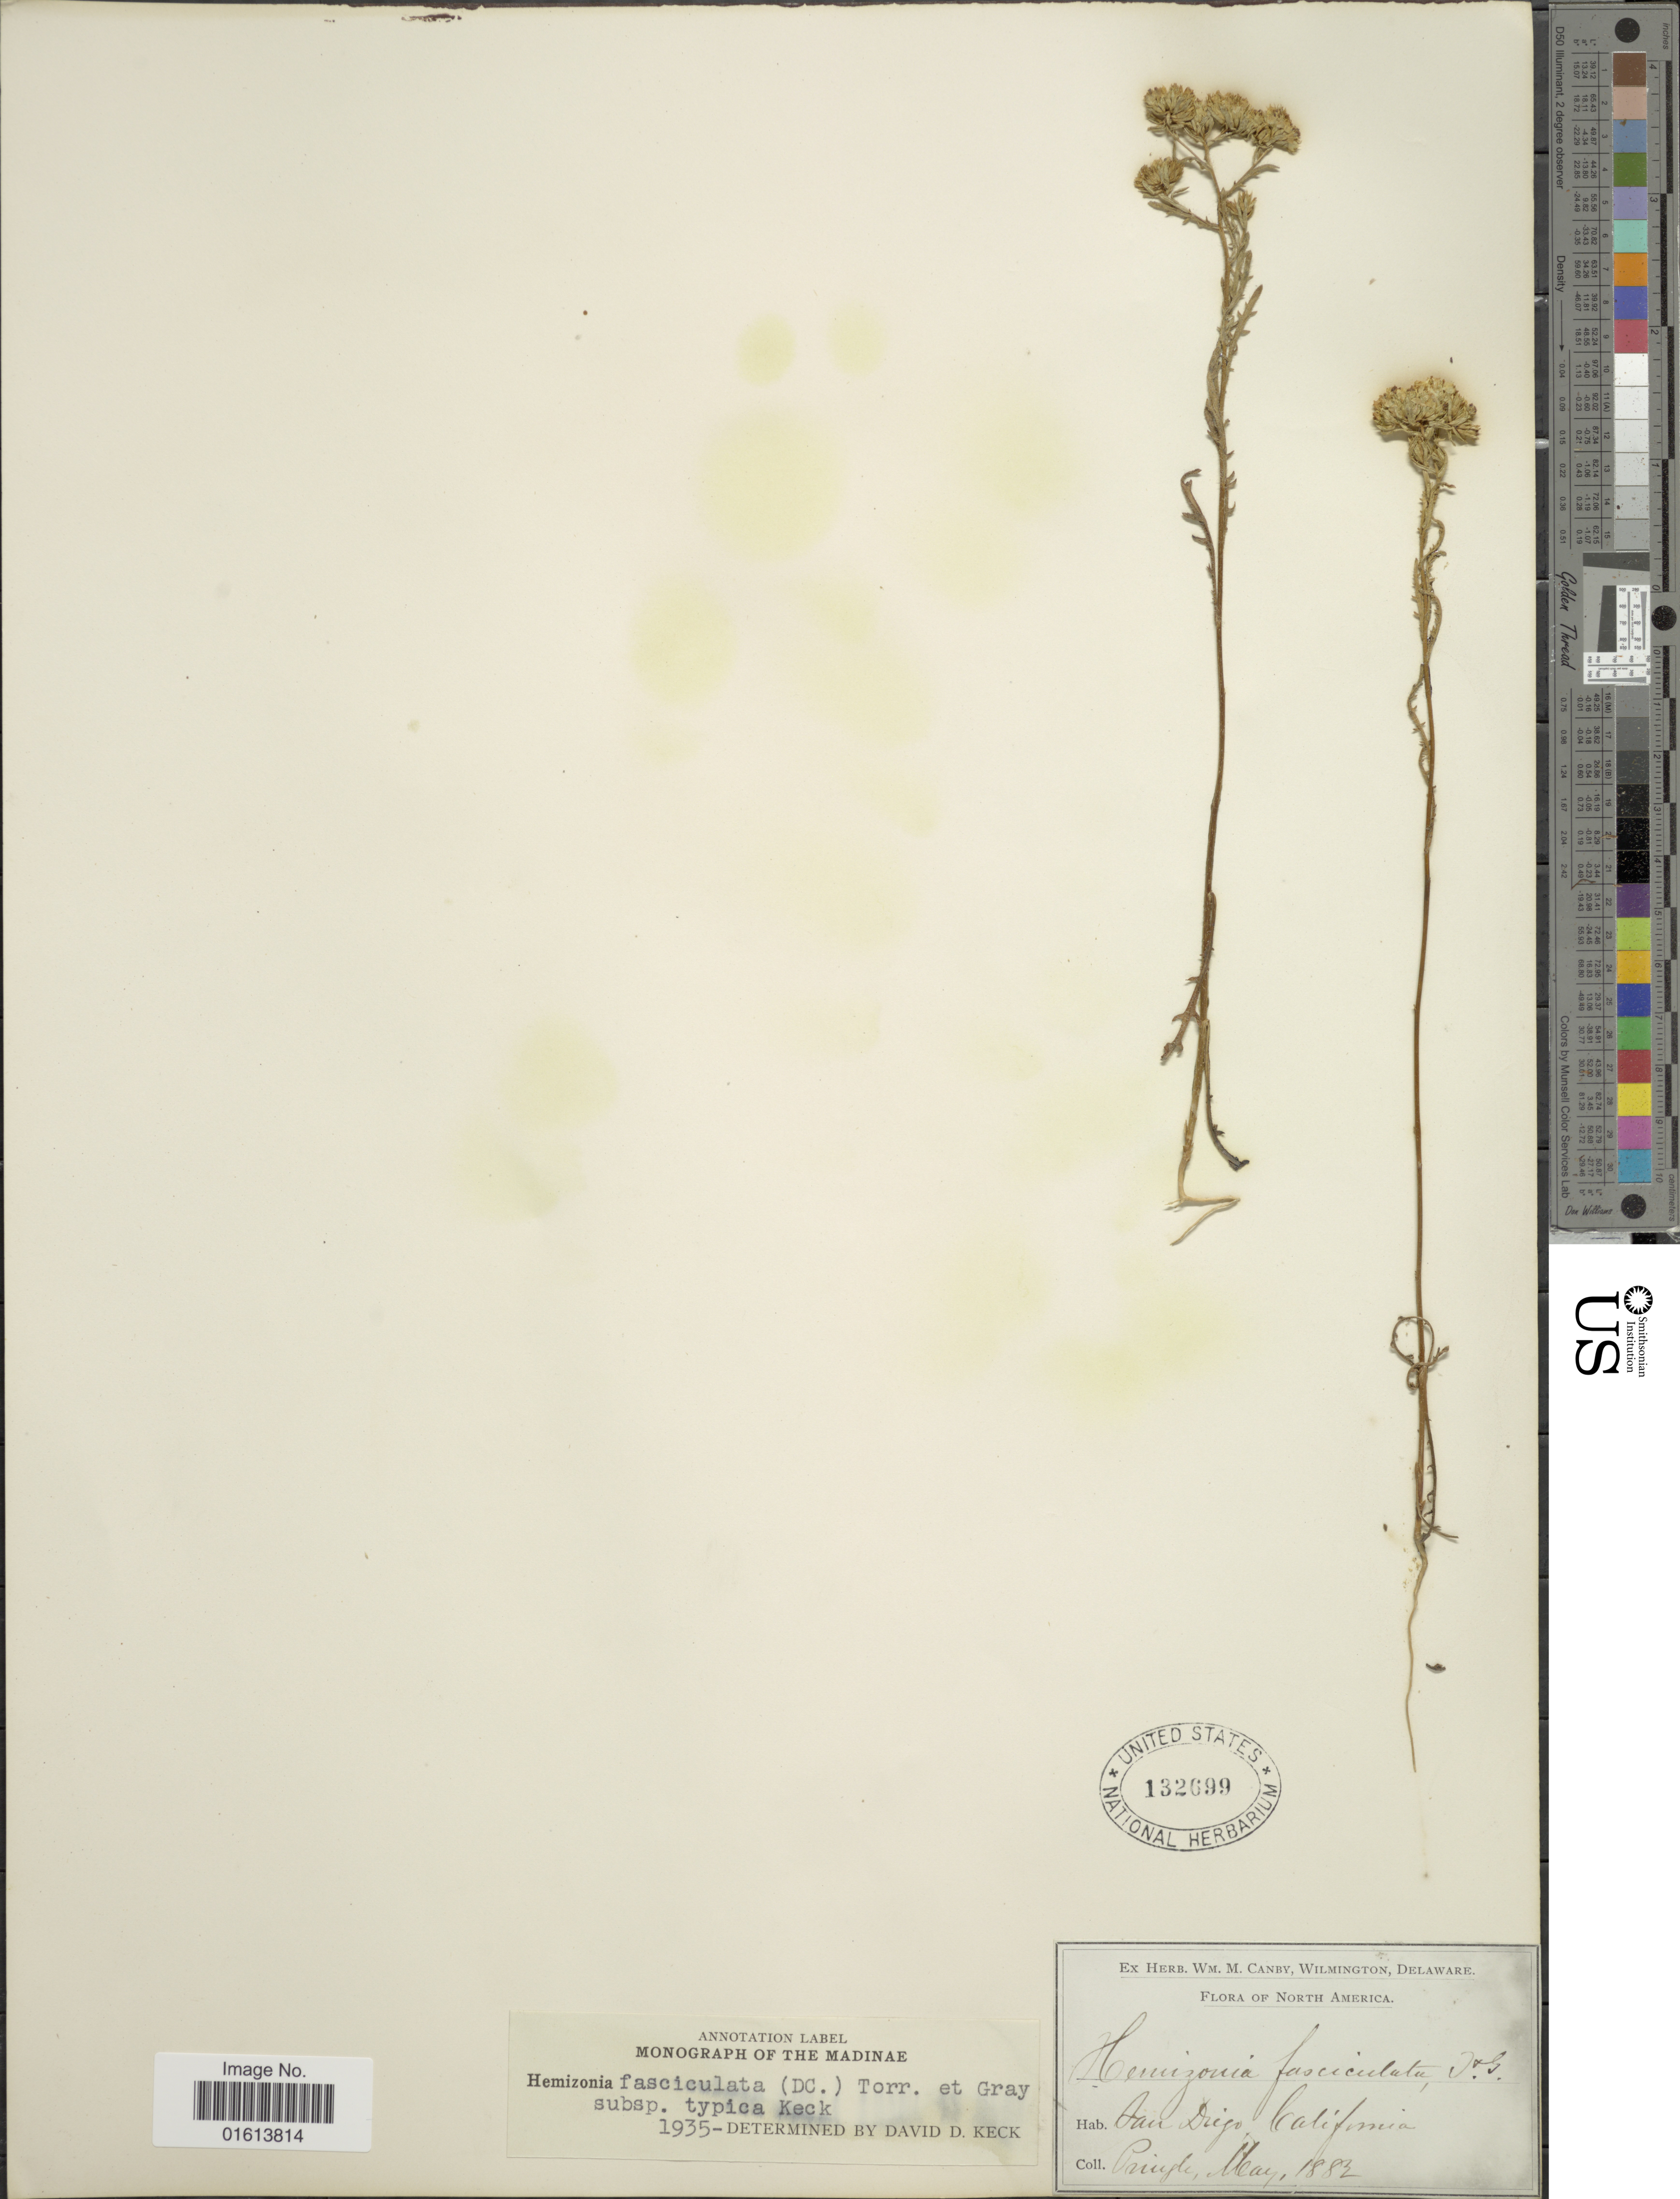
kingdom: Plantae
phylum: Tracheophyta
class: Magnoliopsida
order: Asterales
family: Asteraceae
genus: Deinandra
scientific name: Deinandra fasciculata subsp. fasciculata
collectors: -- Pringle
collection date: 1882-05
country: United States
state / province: California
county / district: San Diego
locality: San Diego, California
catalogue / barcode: US 132699